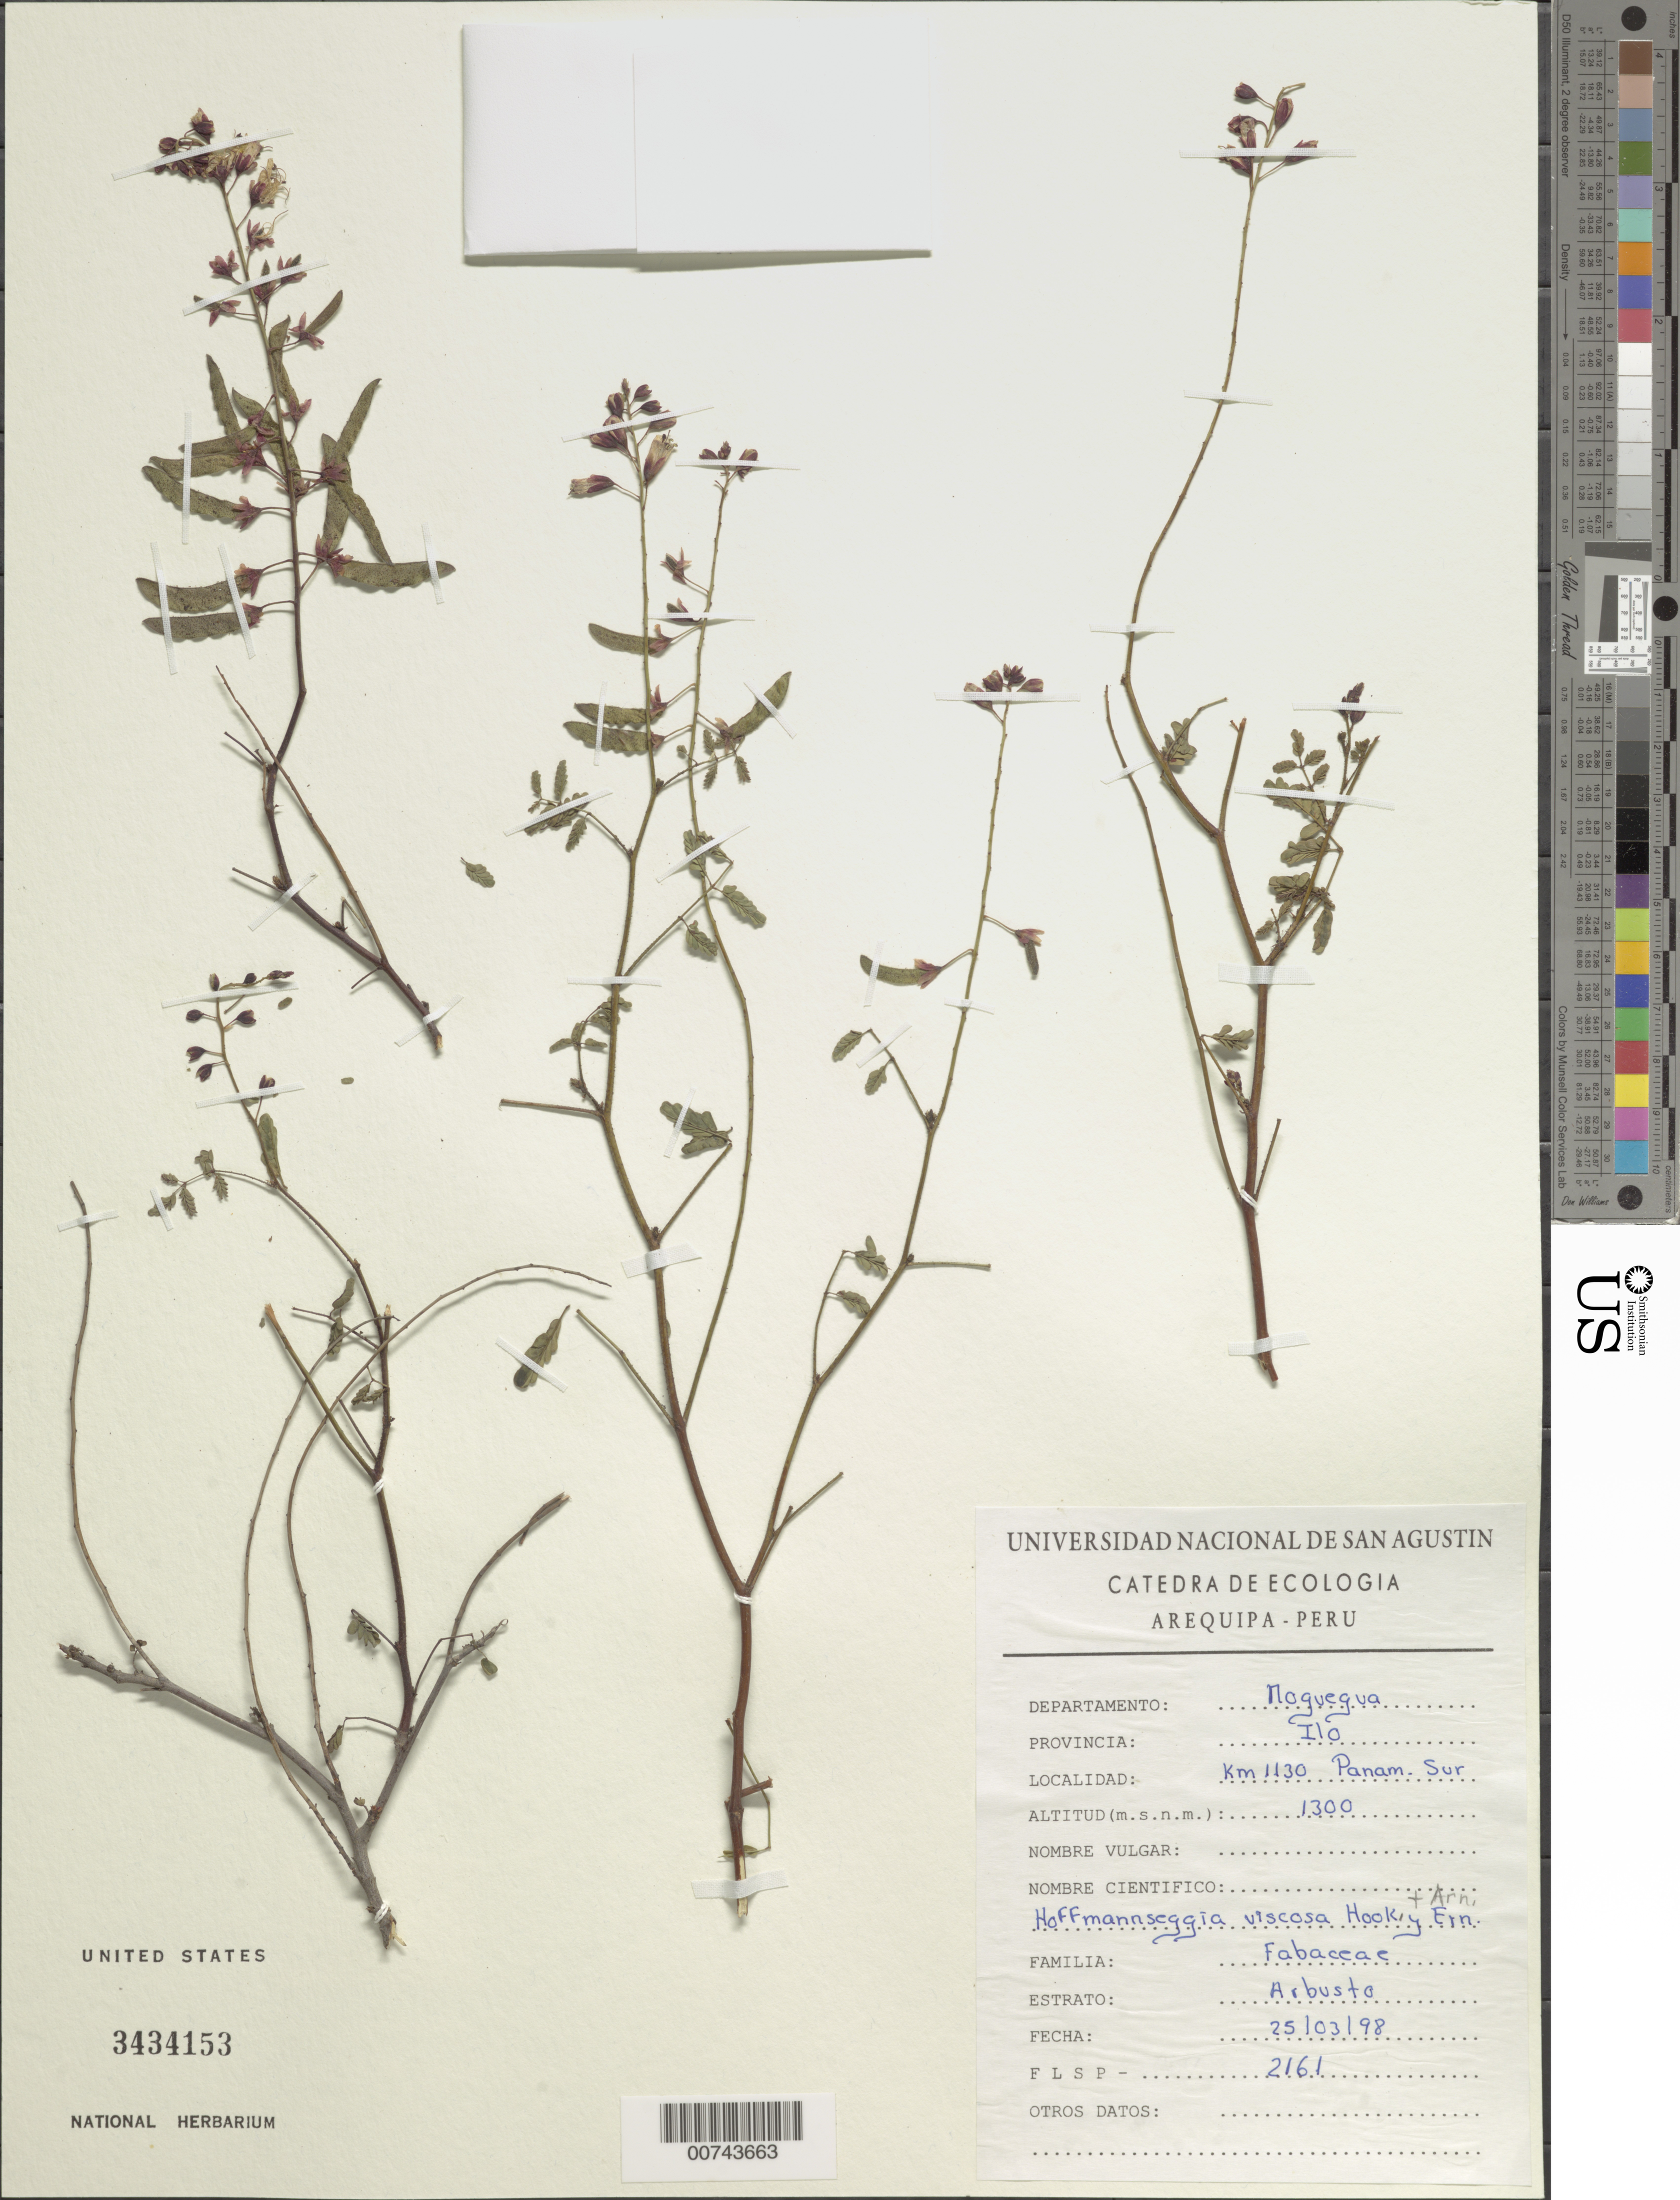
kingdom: Plantae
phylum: Tracheophyta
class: Magnoliopsida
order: Fabales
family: Fabaceae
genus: Hoffmannseggia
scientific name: Hoffmannseggia viscosa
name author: Hook. & Arn.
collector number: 2161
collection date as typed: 25 Mar 1998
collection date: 1998-03-25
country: Peru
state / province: Moquegua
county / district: Ilo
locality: Panam. sur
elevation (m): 1300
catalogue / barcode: US 3434153